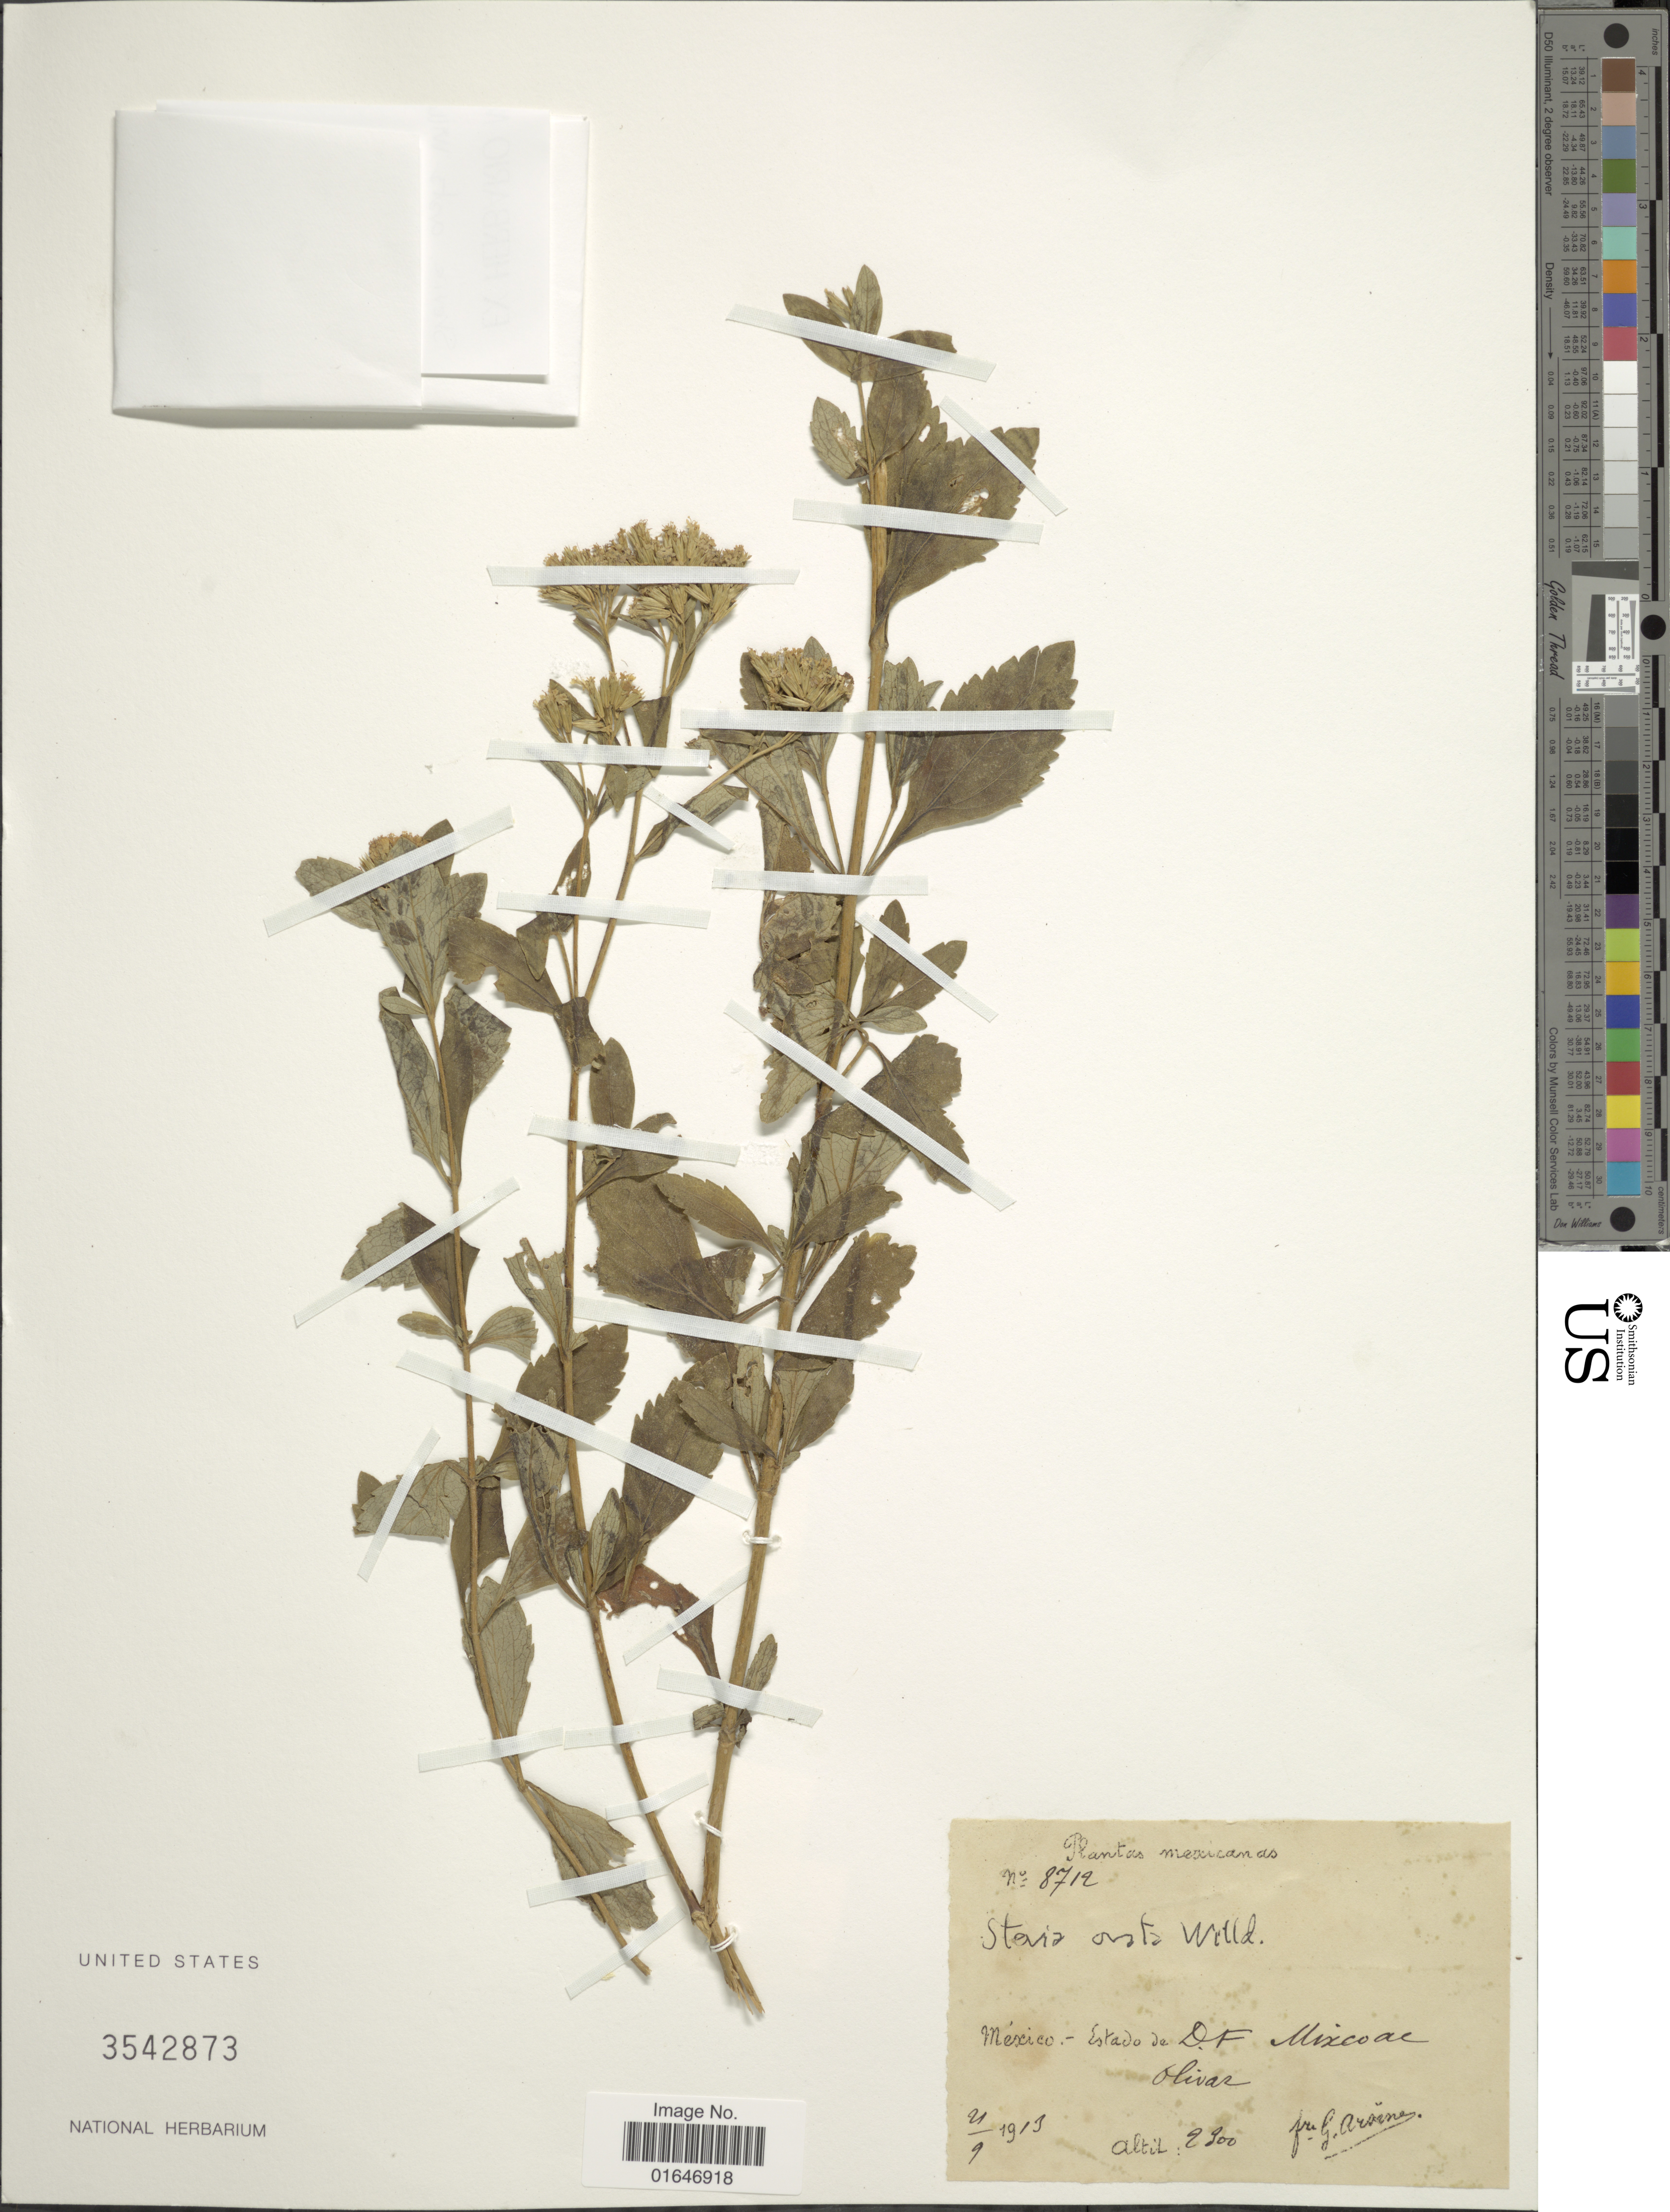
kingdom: Plantae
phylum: Tracheophyta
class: Magnoliopsida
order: Asterales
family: Asteraceae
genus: Stevia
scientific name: Stevia ovata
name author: Willd.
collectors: Bro. G. Arsène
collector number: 8712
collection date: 1913-09-21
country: Mexico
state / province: Distrito Federal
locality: Olivar, Mixcoac.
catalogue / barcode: US 3542873